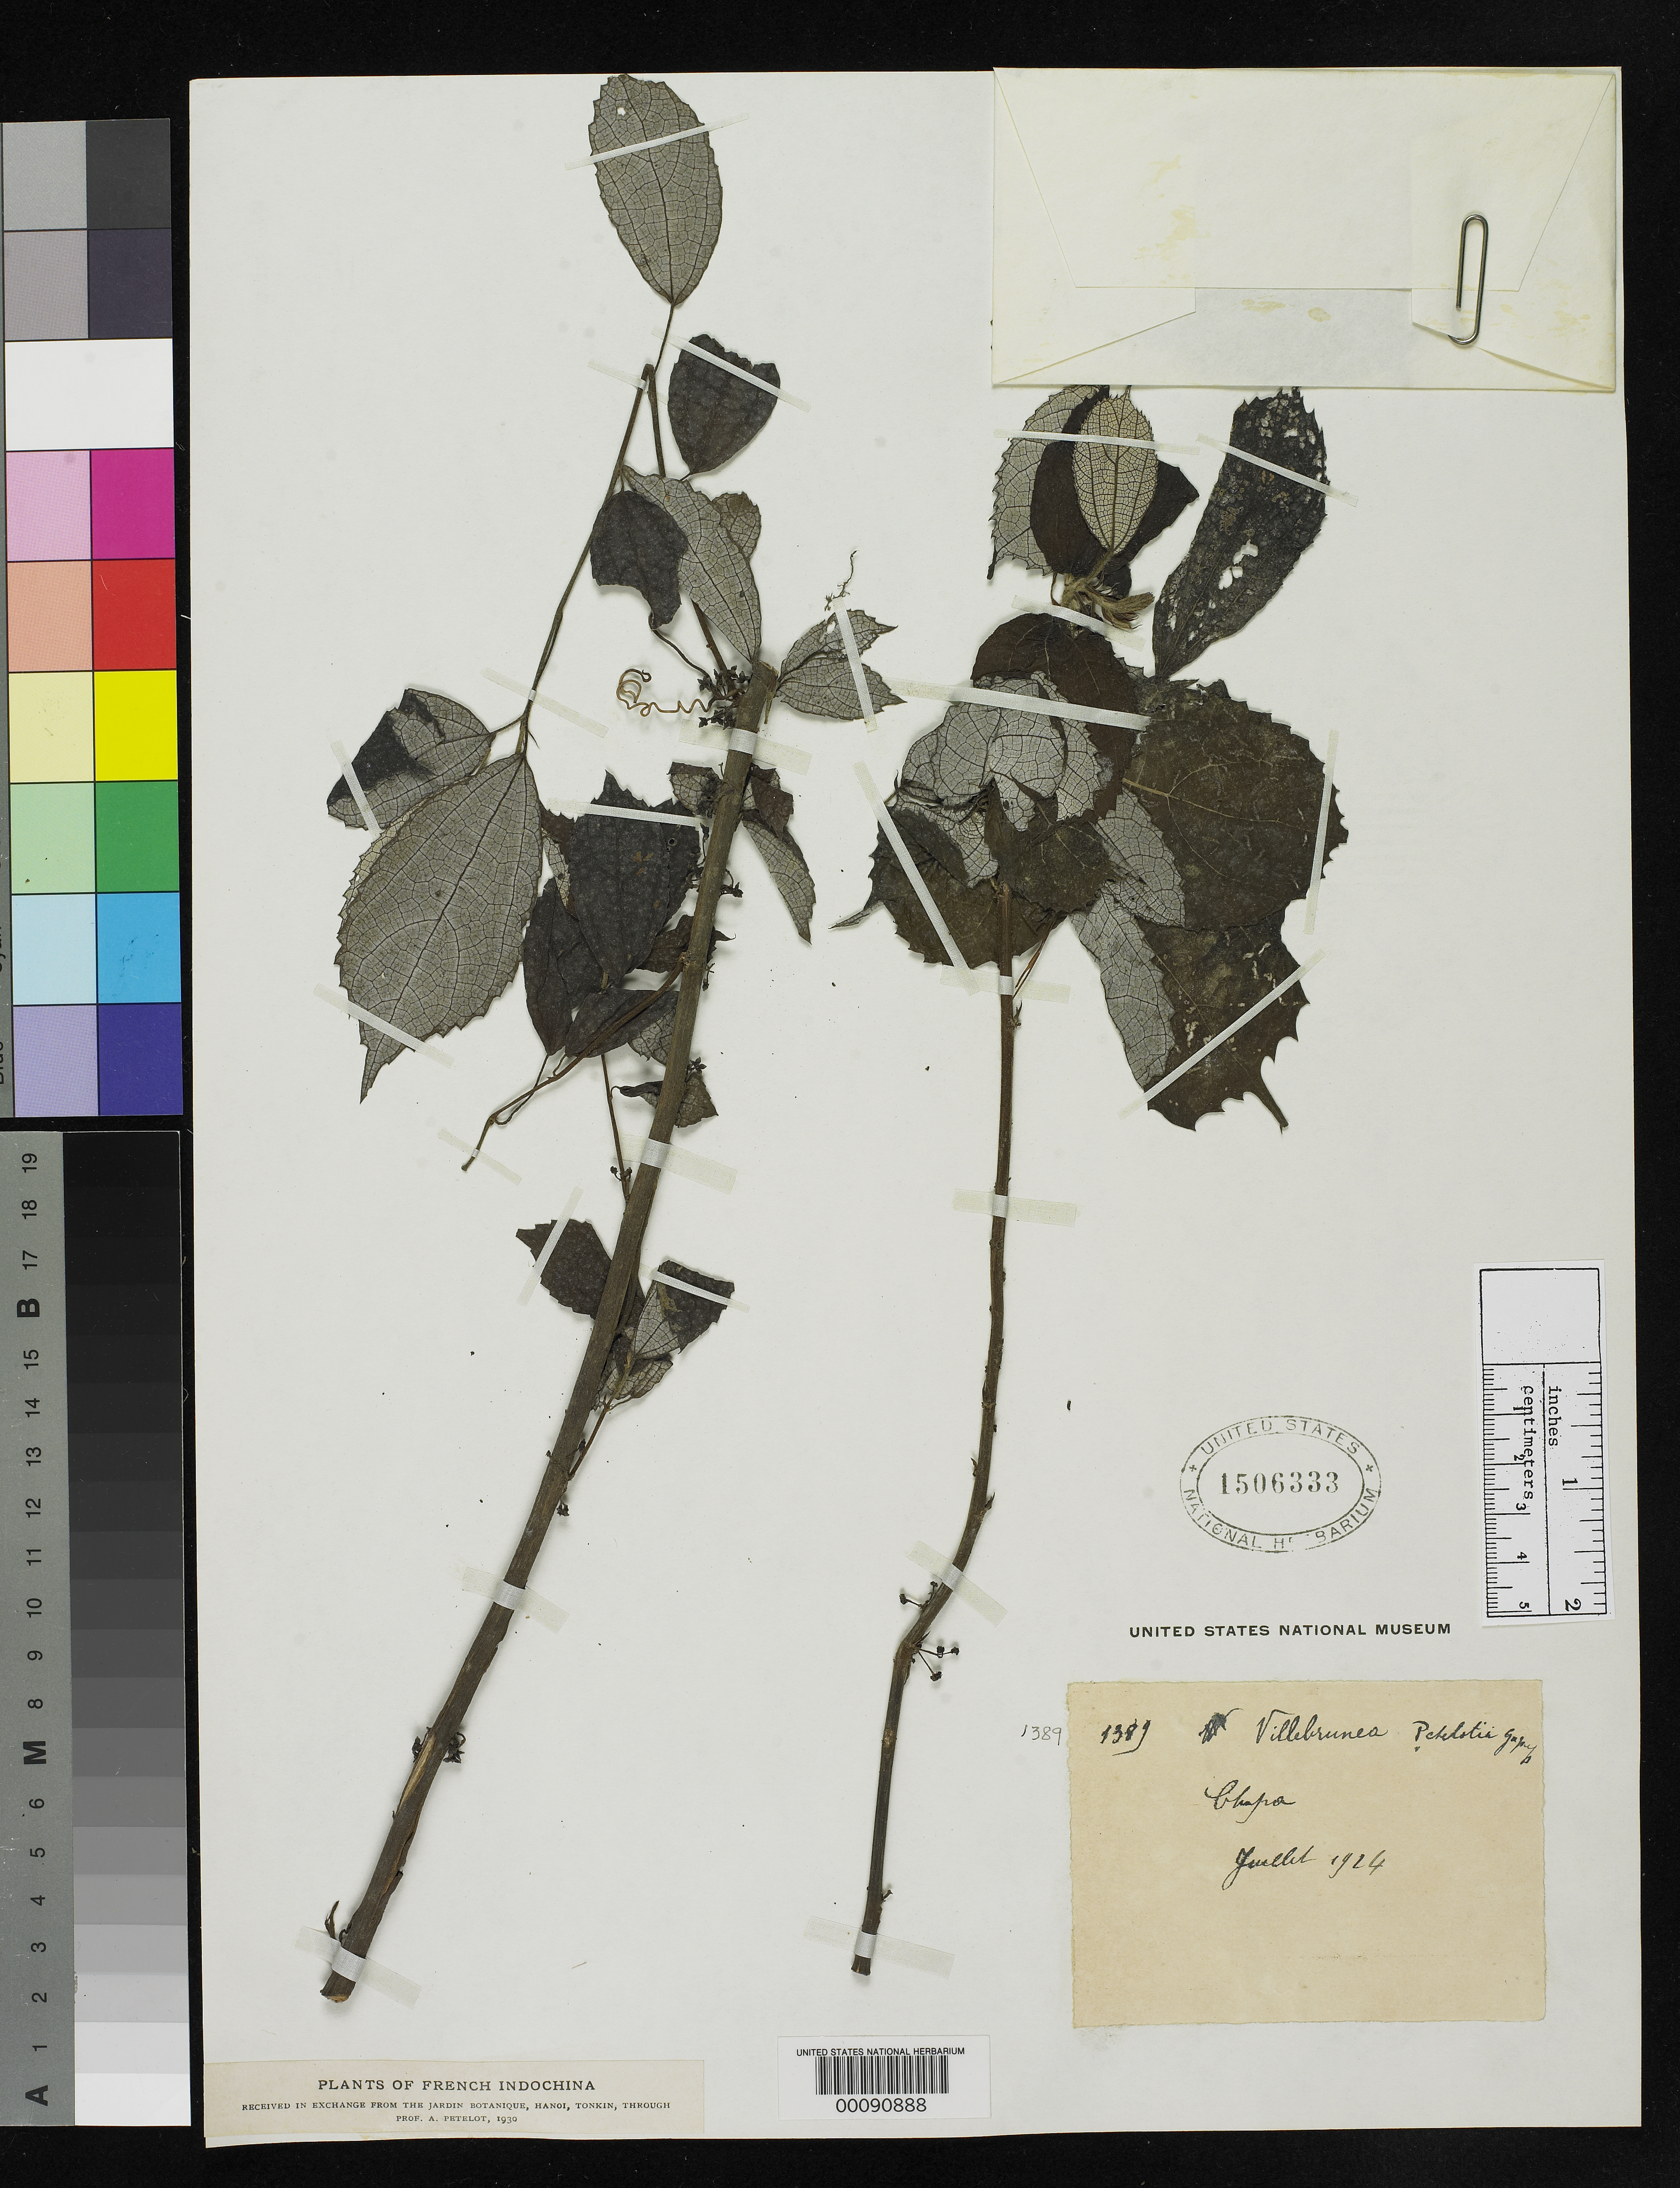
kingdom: Plantae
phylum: Tracheophyta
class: Magnoliopsida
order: Rosales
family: Urticaceae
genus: Villebrunea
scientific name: Villebrunea petelotii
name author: Gagnep.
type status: Type Collection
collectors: A. Petelot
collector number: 1389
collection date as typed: Jul 1924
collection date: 1924-07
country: Vietnam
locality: Tonkin.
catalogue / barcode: US 1506333